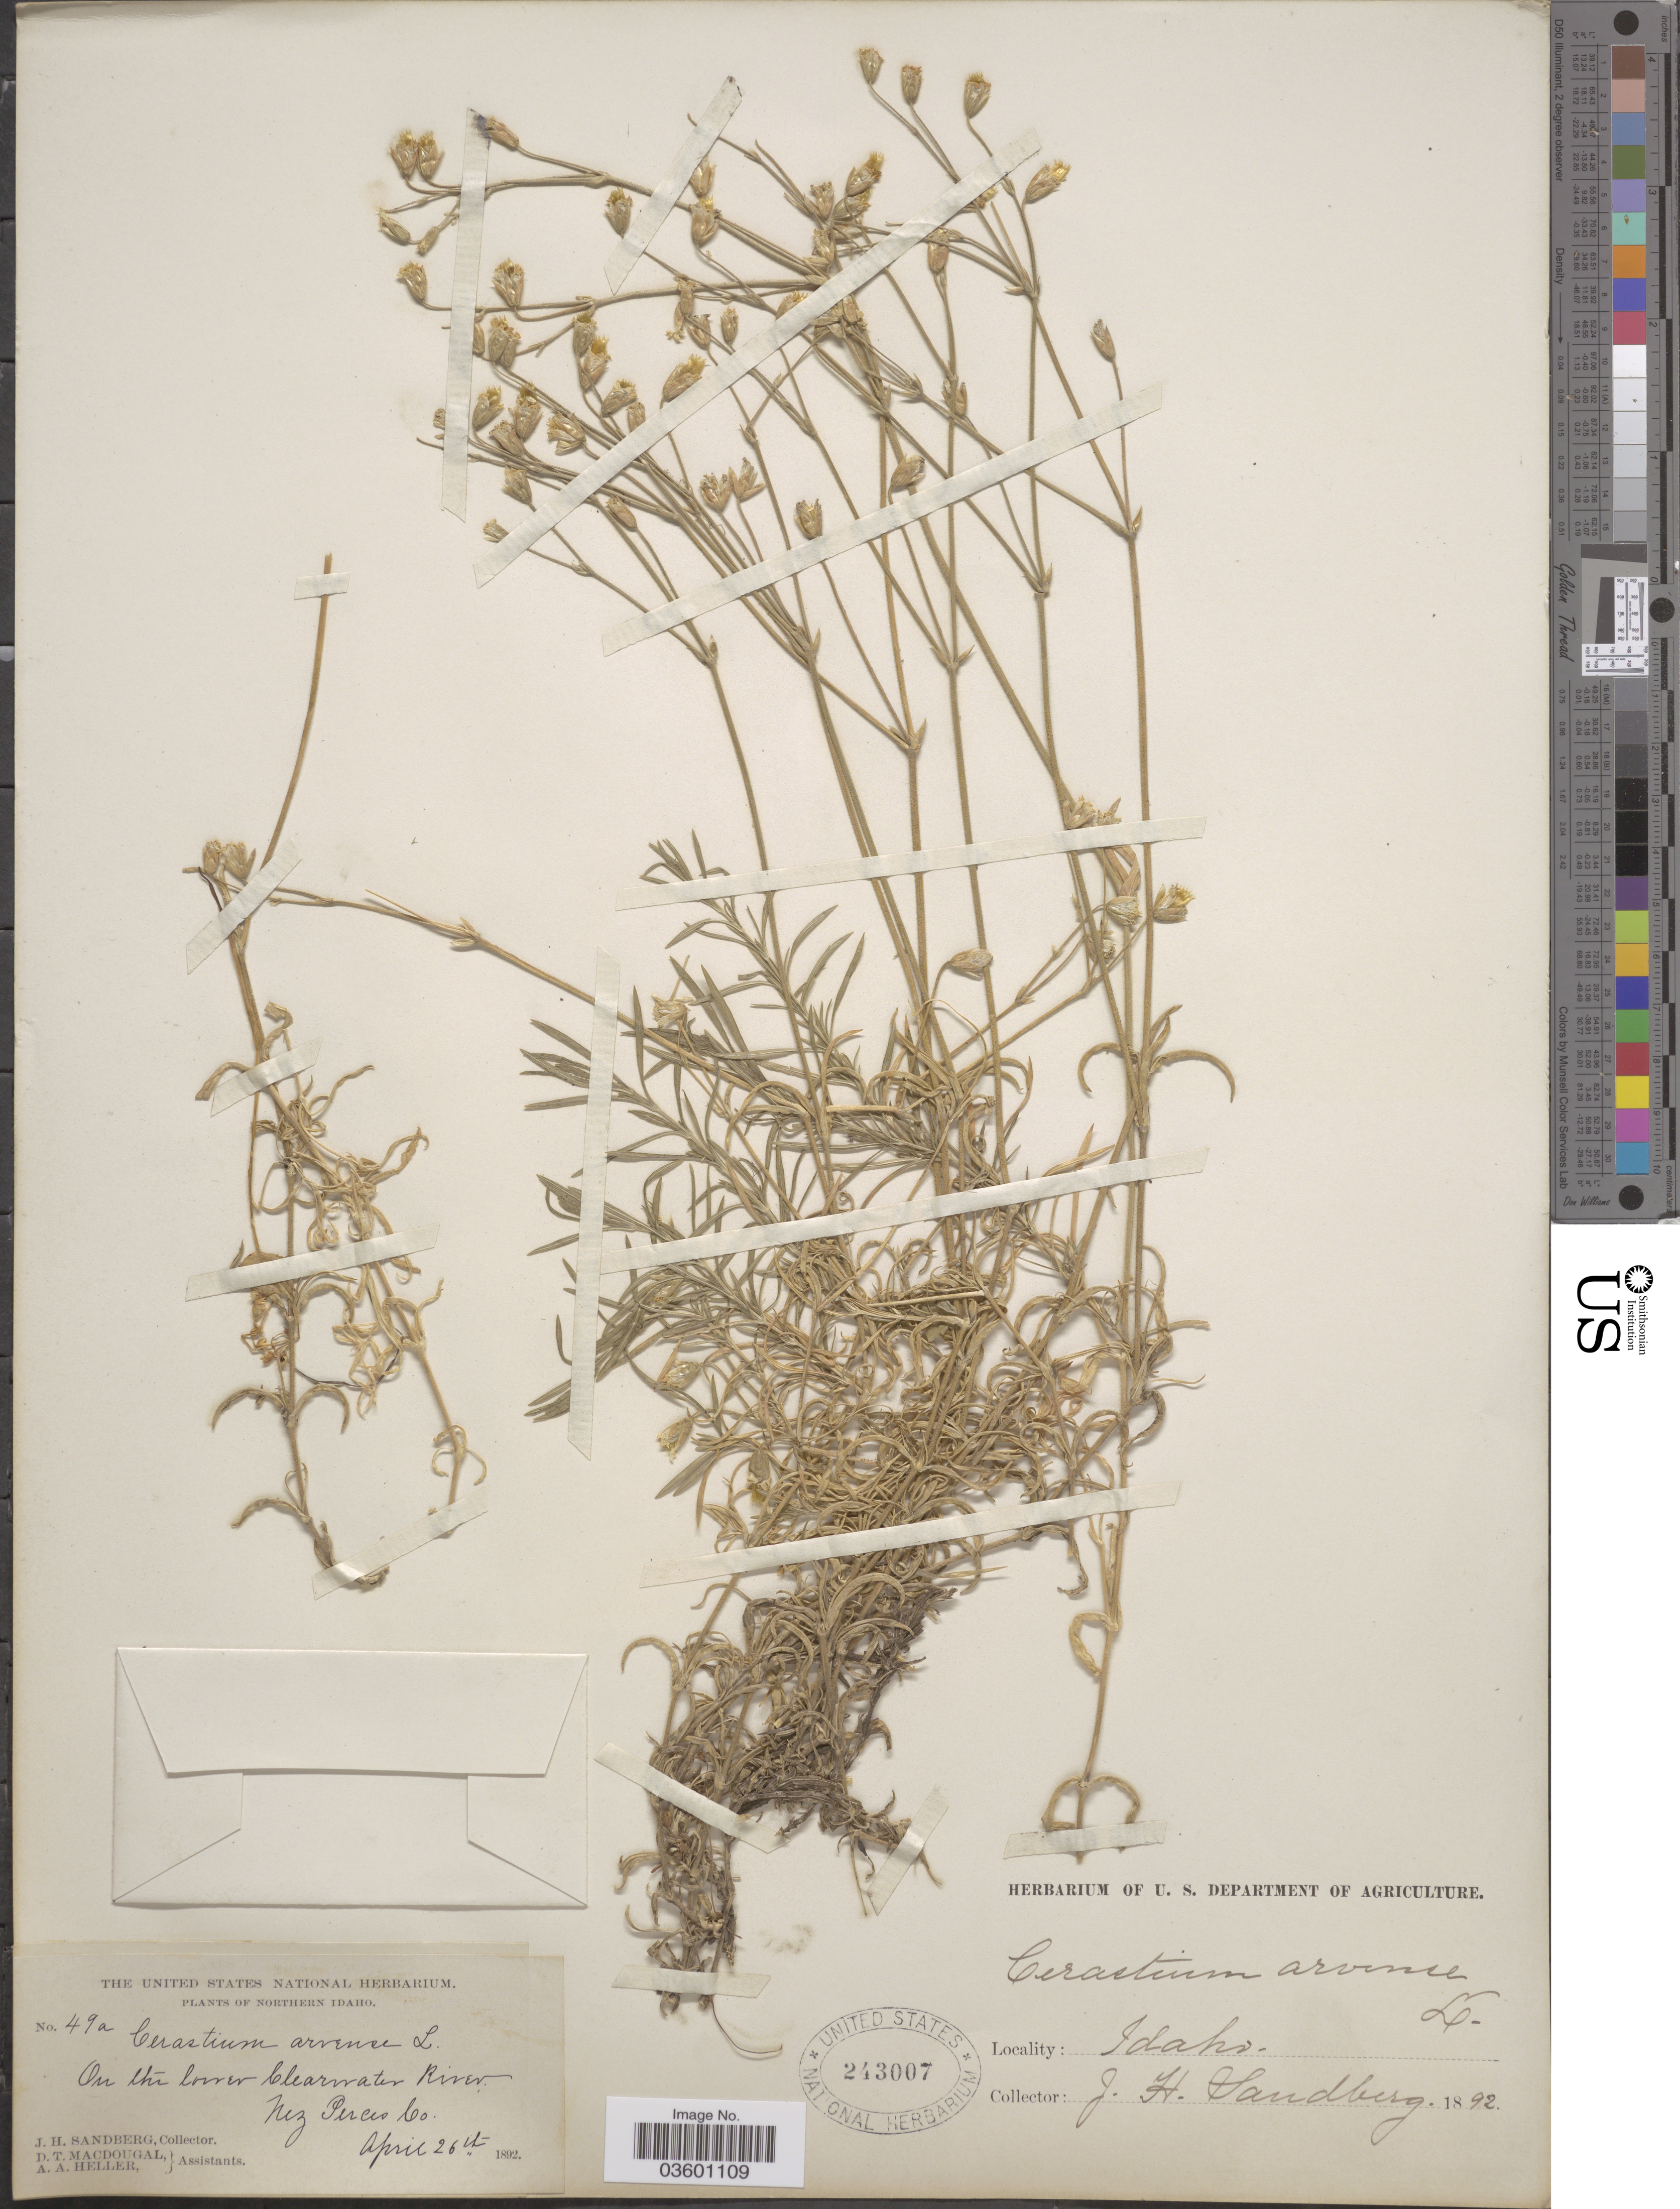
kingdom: Plantae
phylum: Tracheophyta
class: Magnoliopsida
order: Caryophyllales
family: Caryophyllaceae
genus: Cerastium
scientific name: Cerastium arvense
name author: L.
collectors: J. H. Sandberg, D. T. MacDougal & A. A. Heller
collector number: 49a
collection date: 1892-04-26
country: United States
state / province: Idaho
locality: Northern Idaho. On the lower Clearwater River. Nez Perces Co.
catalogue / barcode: US 243007